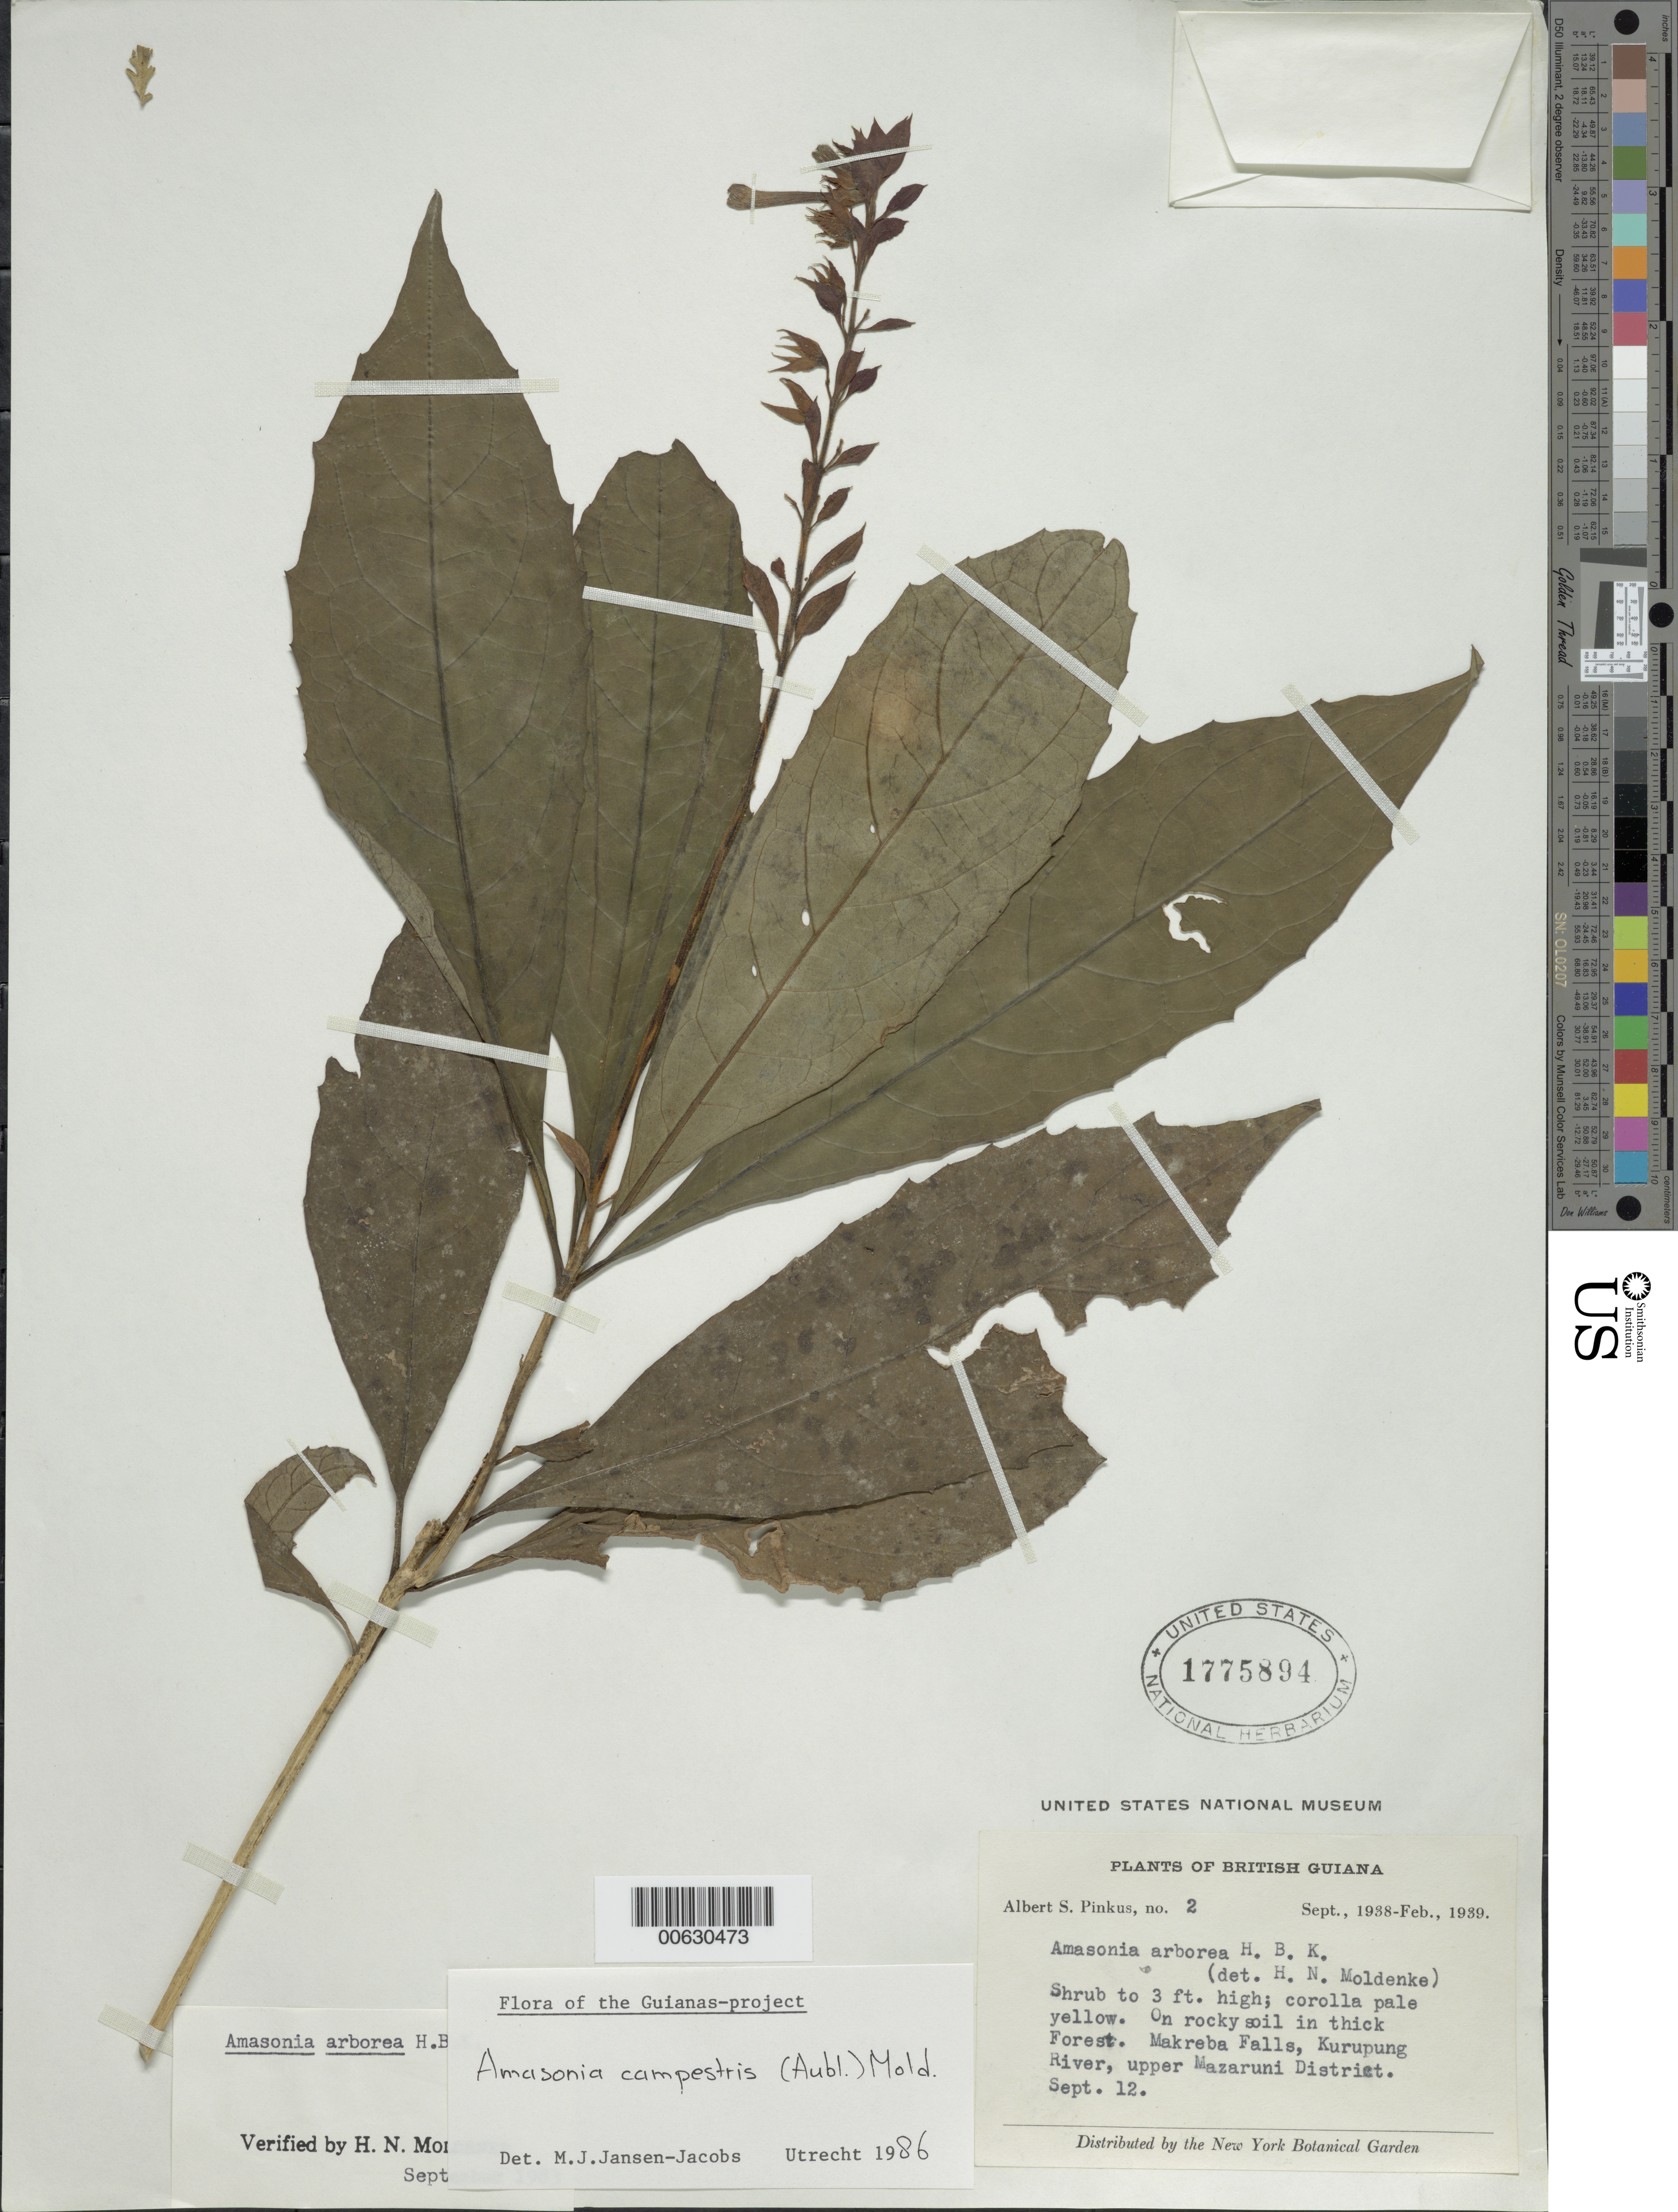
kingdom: Plantae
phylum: Tracheophyta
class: Magnoliopsida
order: Lamiales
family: Lamiaceae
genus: Amasonia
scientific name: Amasonia campestris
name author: (Aubl.) Moldenke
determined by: Jansen-Jacobs, M. J., (U), Nationaal Herbarium Nederland, Utrecht University branch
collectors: A. Pinkus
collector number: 2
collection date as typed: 12-Sep-38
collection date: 1938-09-12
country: Guyana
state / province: Cuyuni-Mazaruni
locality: Makreba Falls, Kurupung R., upper Mazaruni Dist.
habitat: Rocky soil in thick forest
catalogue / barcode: US 1775894